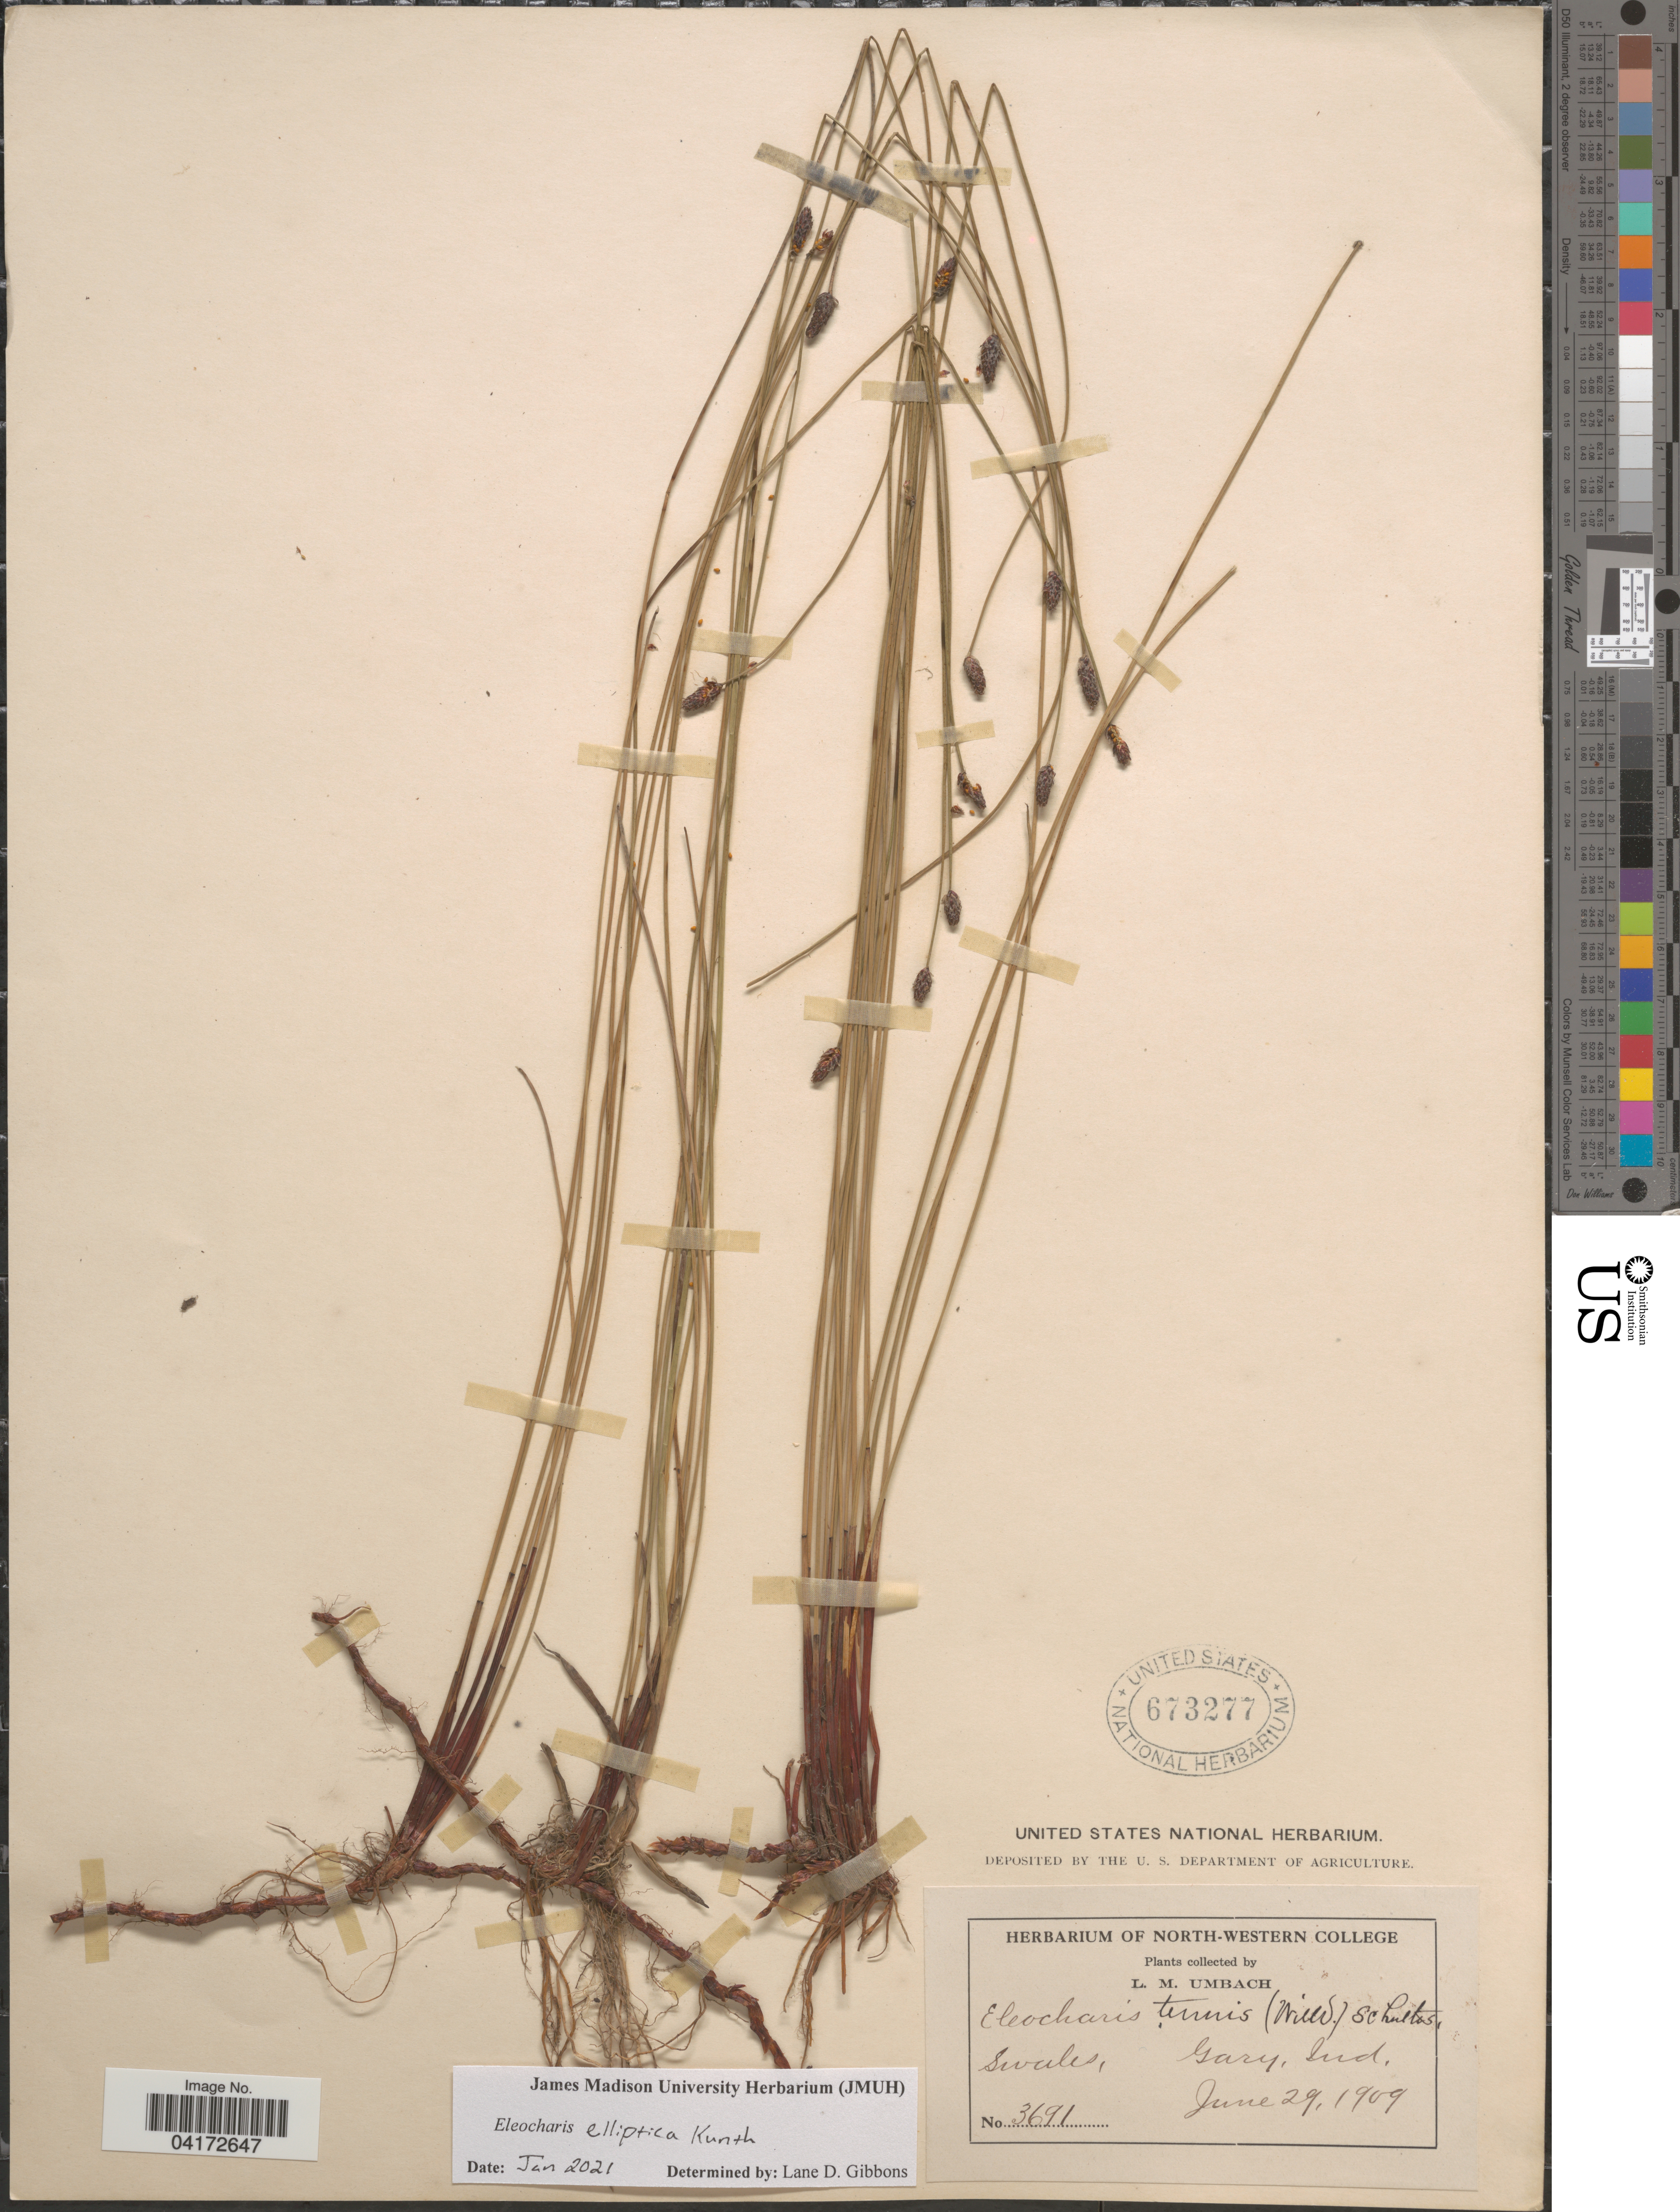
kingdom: Plantae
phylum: Tracheophyta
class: Liliopsida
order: Poales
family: Cyperaceae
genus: Eleocharis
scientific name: Eleocharis elliptica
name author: Kunth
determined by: Gibbons, Lane D.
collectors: L. M. Umbach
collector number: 3691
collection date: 1909-06-29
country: United States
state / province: Indiana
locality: Gary.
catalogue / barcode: US 673277